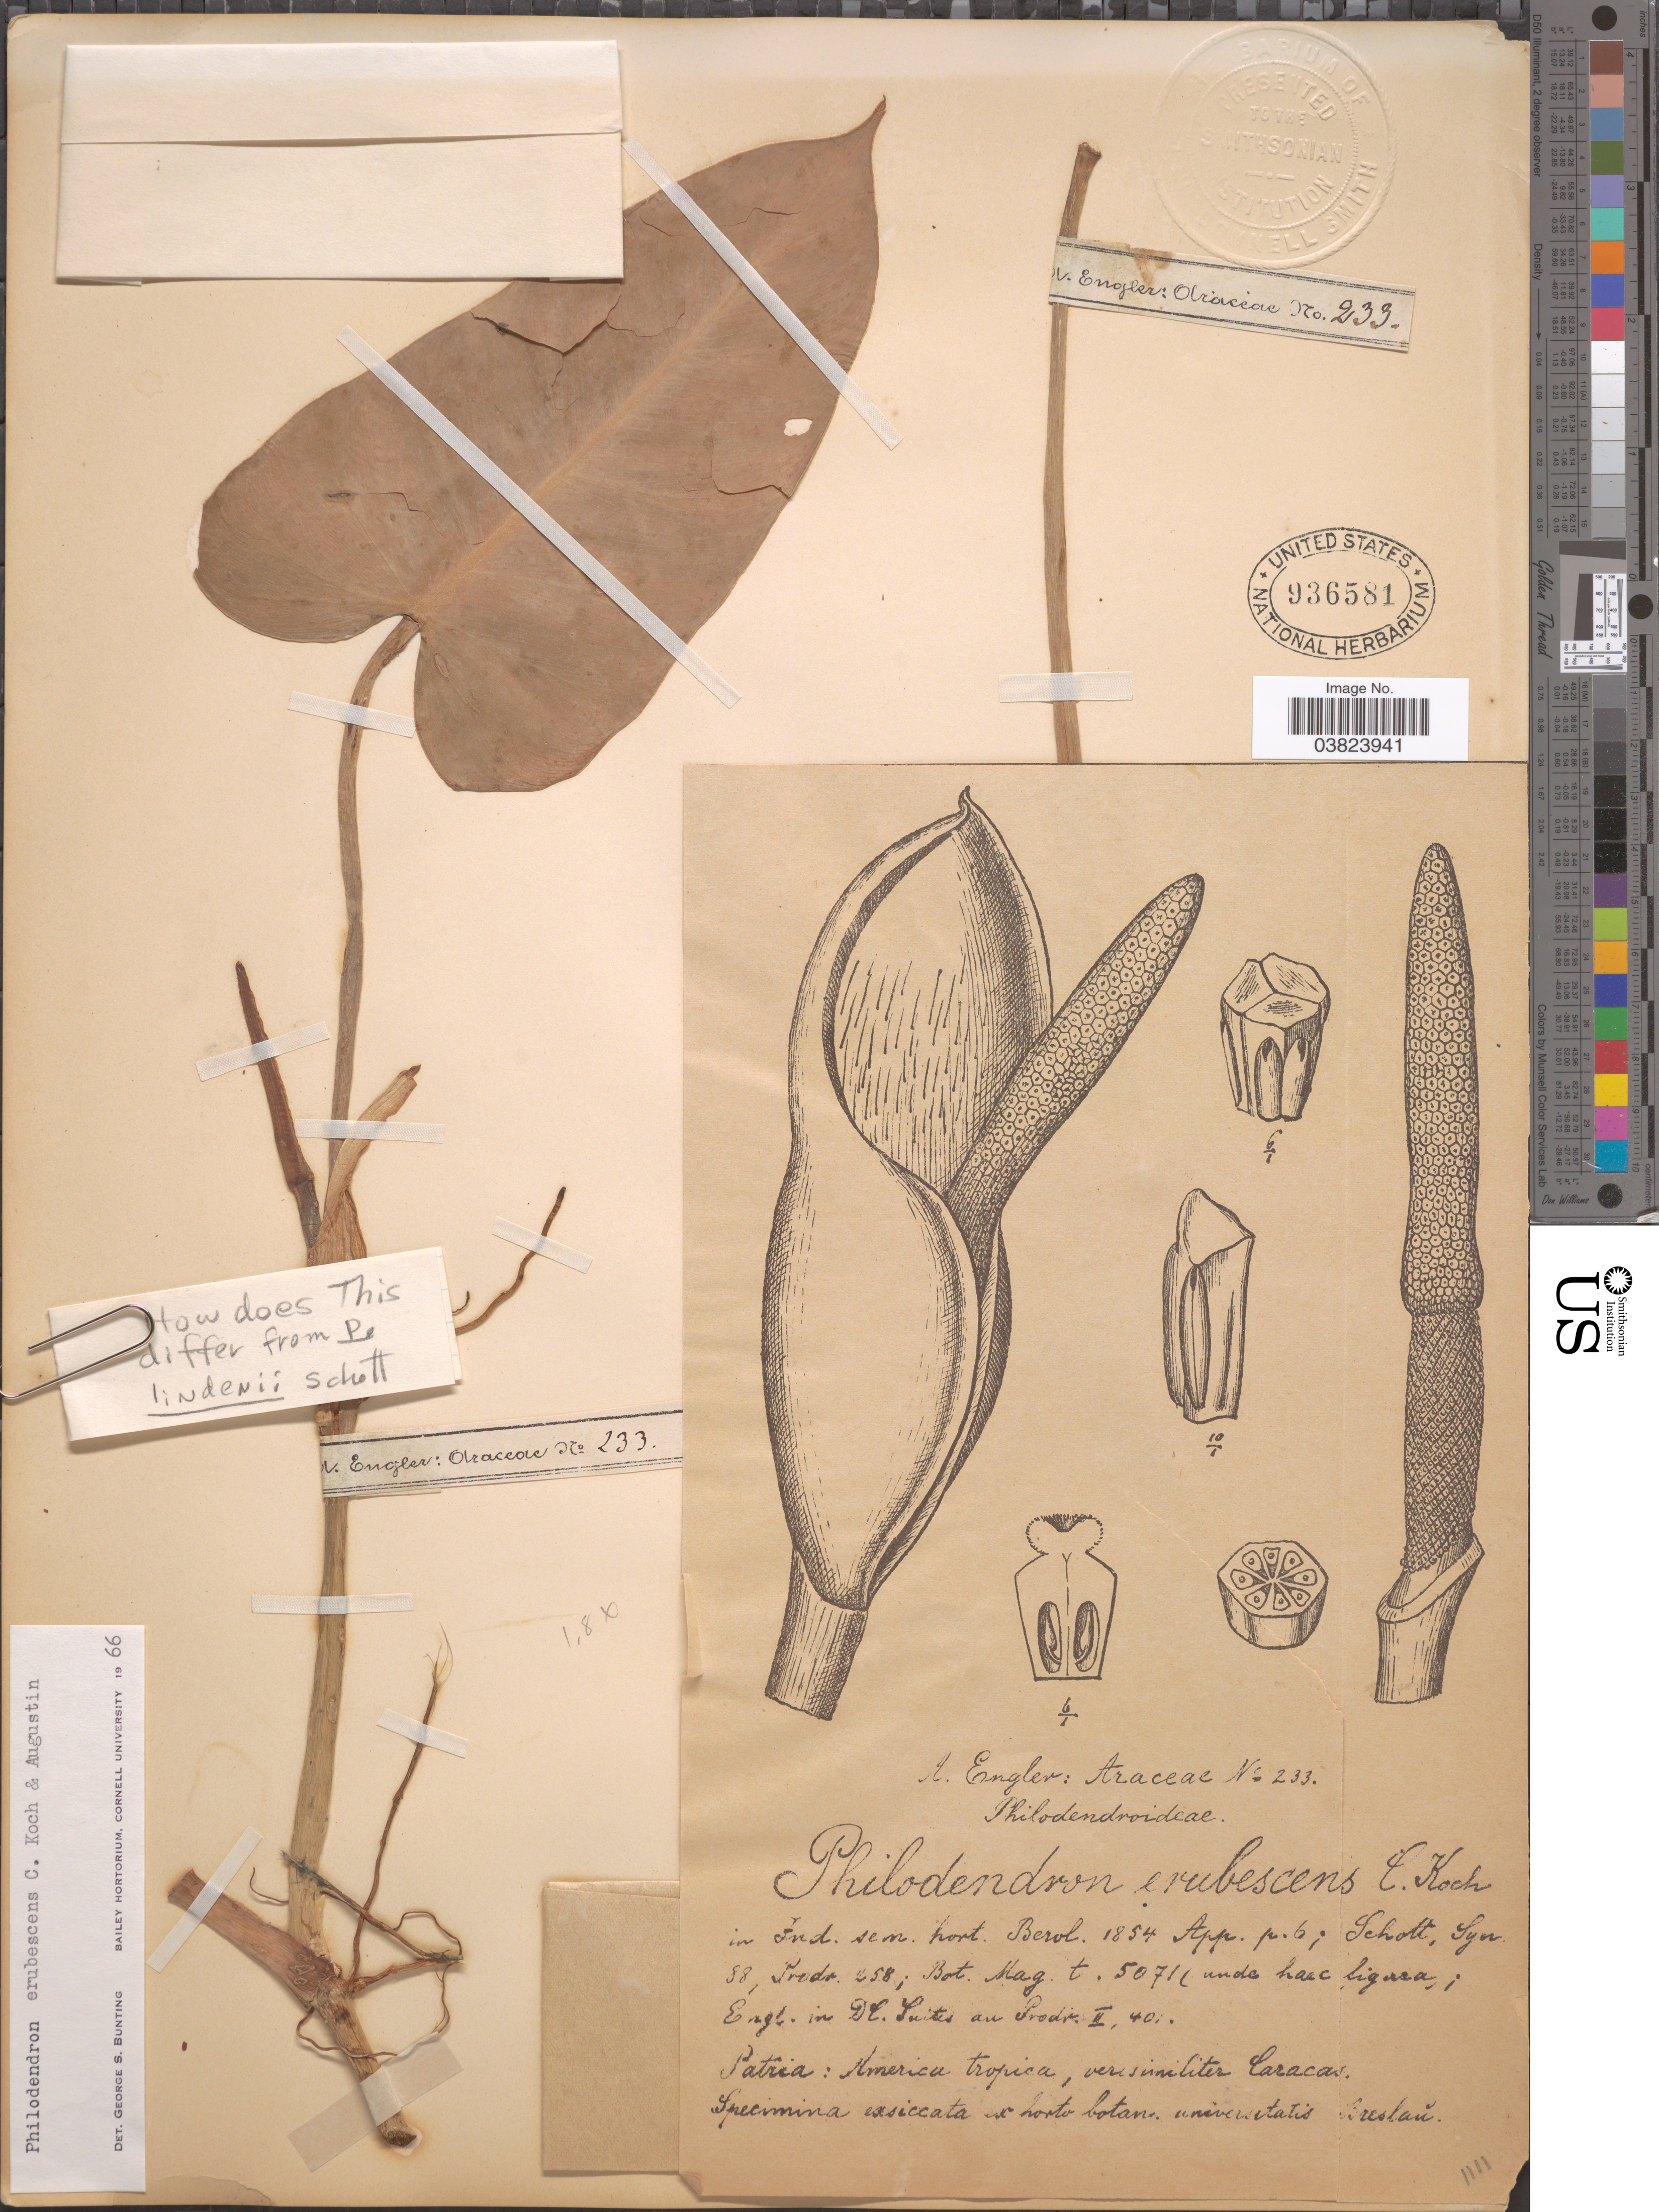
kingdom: Plantae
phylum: Tracheophyta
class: Liliopsida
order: Alismatales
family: Araceae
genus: Philodendron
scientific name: Philodendron erubescens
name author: K. Koch & Augustin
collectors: A. Engler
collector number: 233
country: Venezuela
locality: Caracas.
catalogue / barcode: US 936581